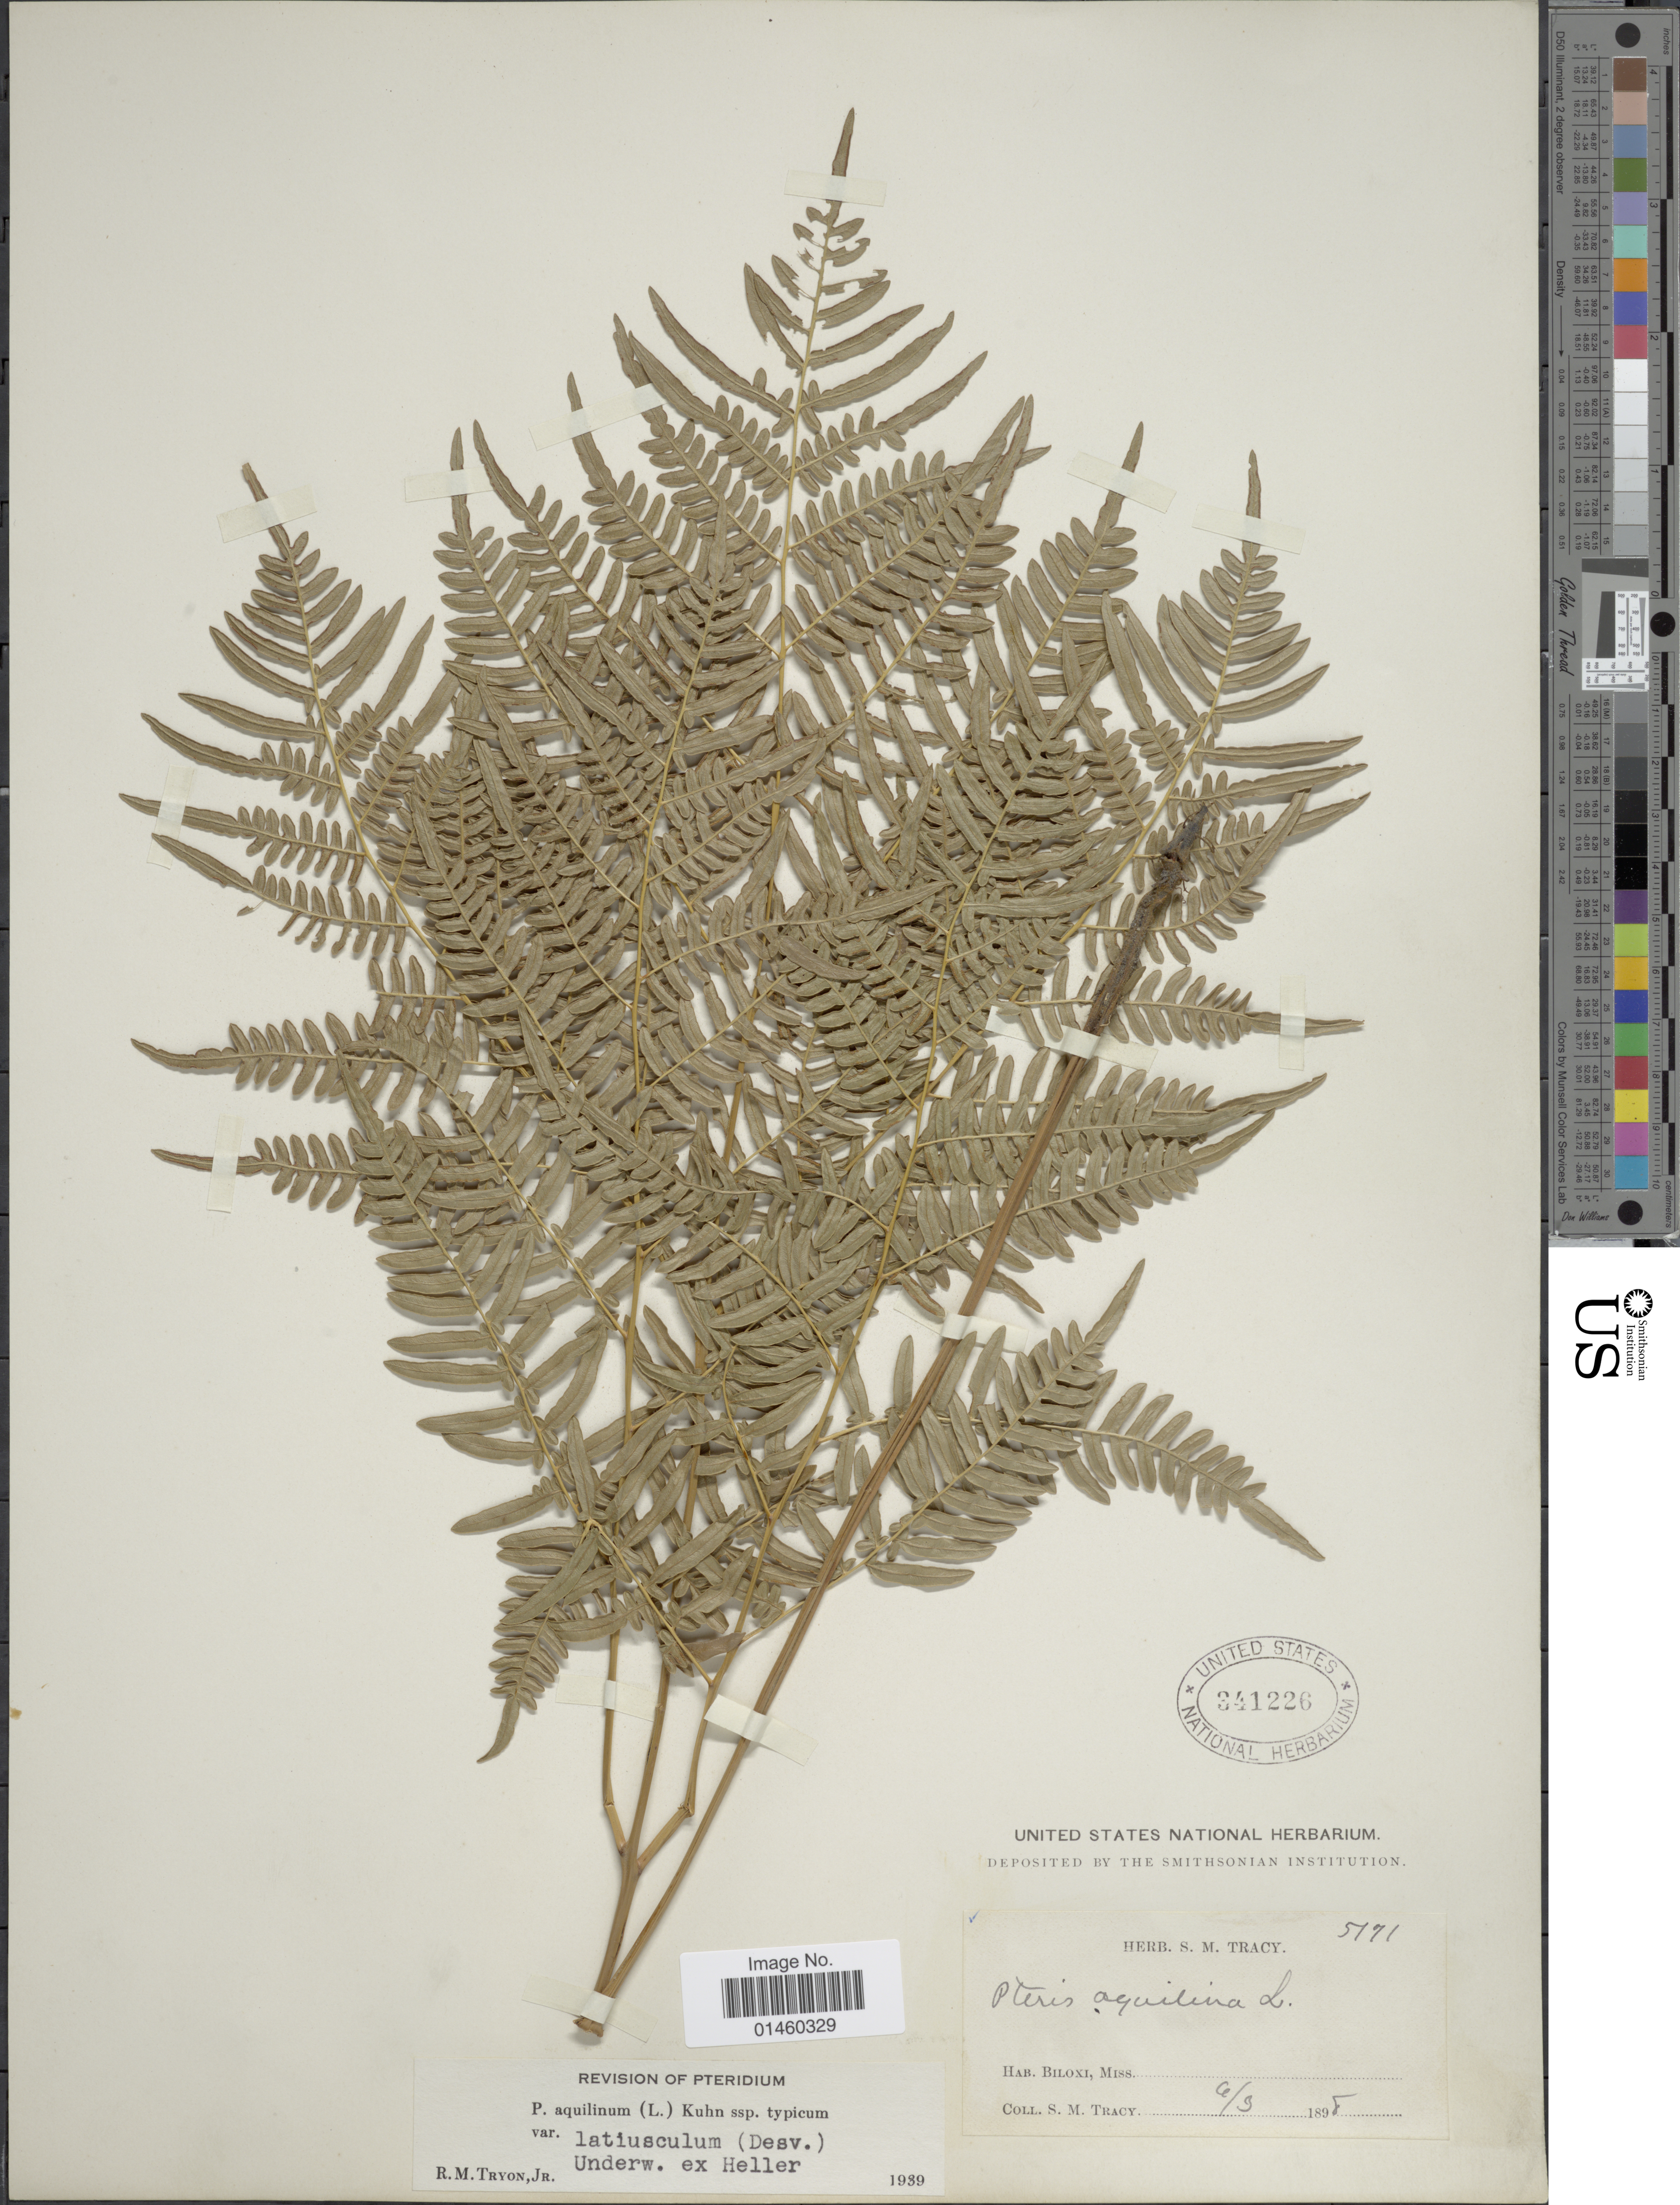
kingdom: Plantae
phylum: Tracheophyta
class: Polypodiopsida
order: Polypodiales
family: Dennstaedtiaceae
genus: Pteridium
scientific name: Pteridium aquilinum var. latiusculum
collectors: S. M. Tracy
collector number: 5791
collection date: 1898-09-06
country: United States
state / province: Mississippi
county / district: Harrison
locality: Biloxi, Miss.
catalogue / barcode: US 341226